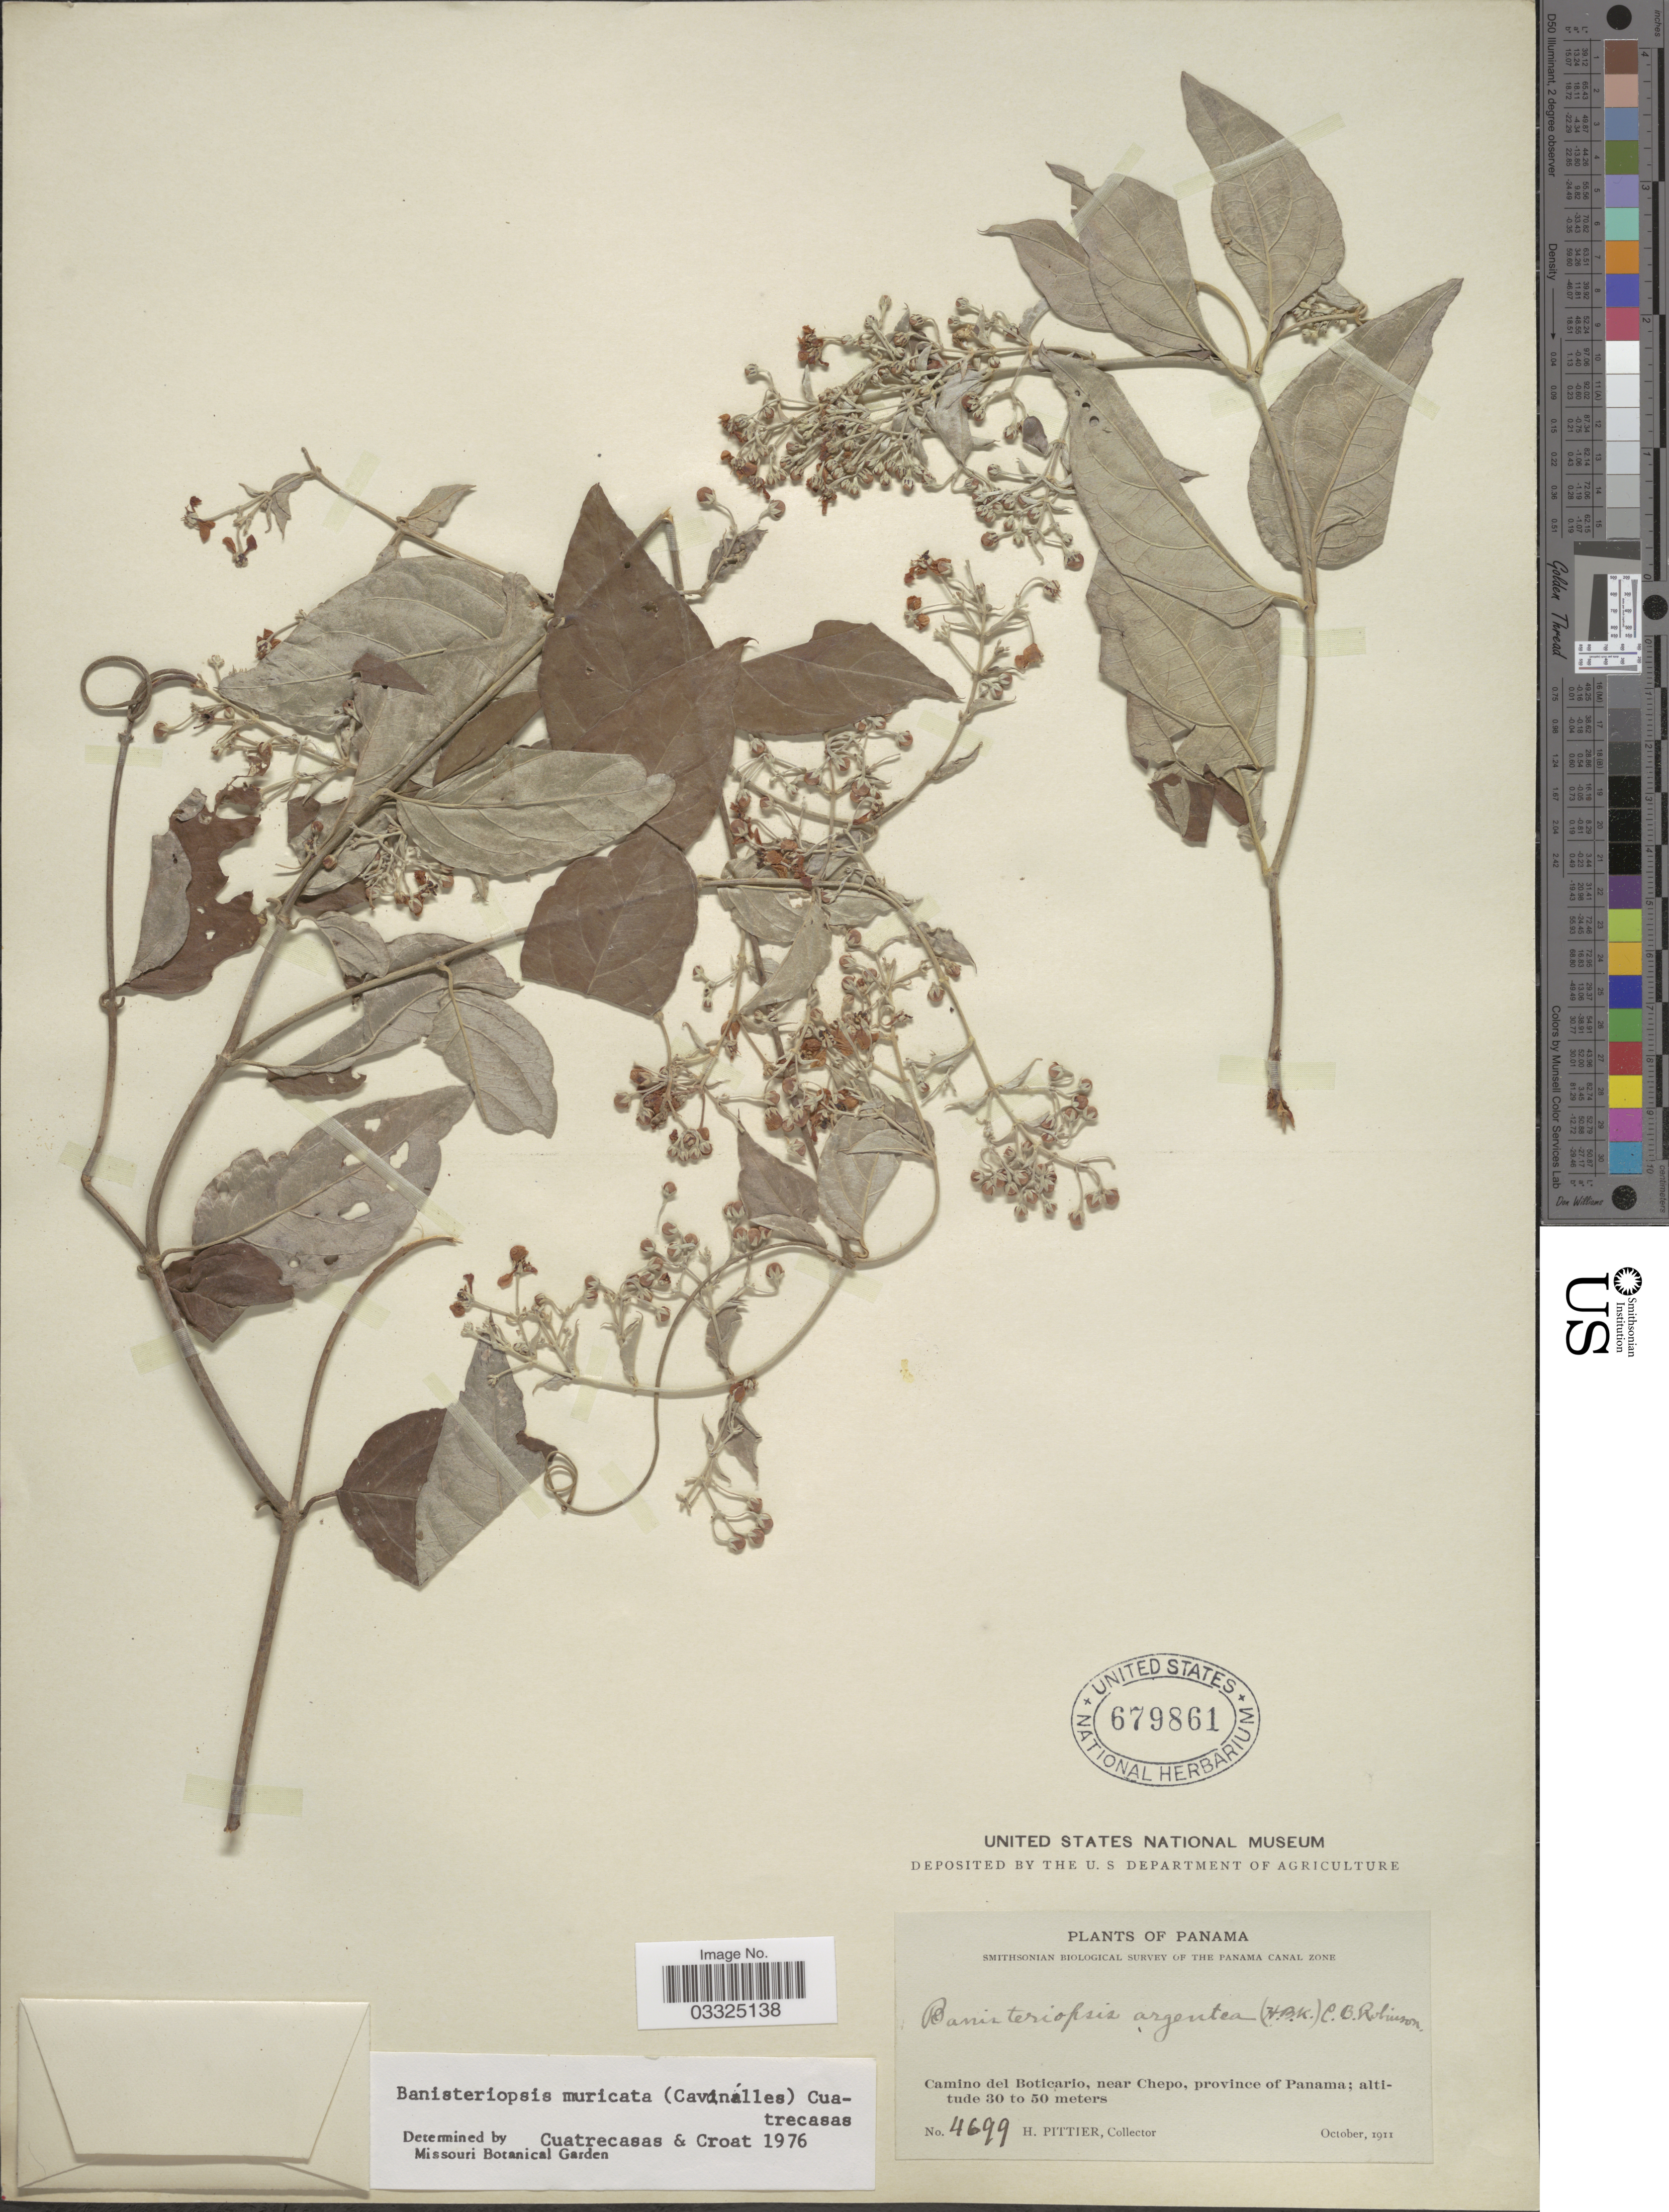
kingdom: Plantae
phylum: Tracheophyta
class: Magnoliopsida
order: Malpighiales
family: Malpighiaceae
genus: Banisteriopsis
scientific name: Banisteriopsis muricata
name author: (Cav.) Cuatrec.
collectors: H. F. Pittier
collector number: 4699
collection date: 1911-10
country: Panama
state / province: Panamá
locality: The Panama Canal Zone, Camino del Boticario, near Chepo.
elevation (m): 30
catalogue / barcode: US 679861